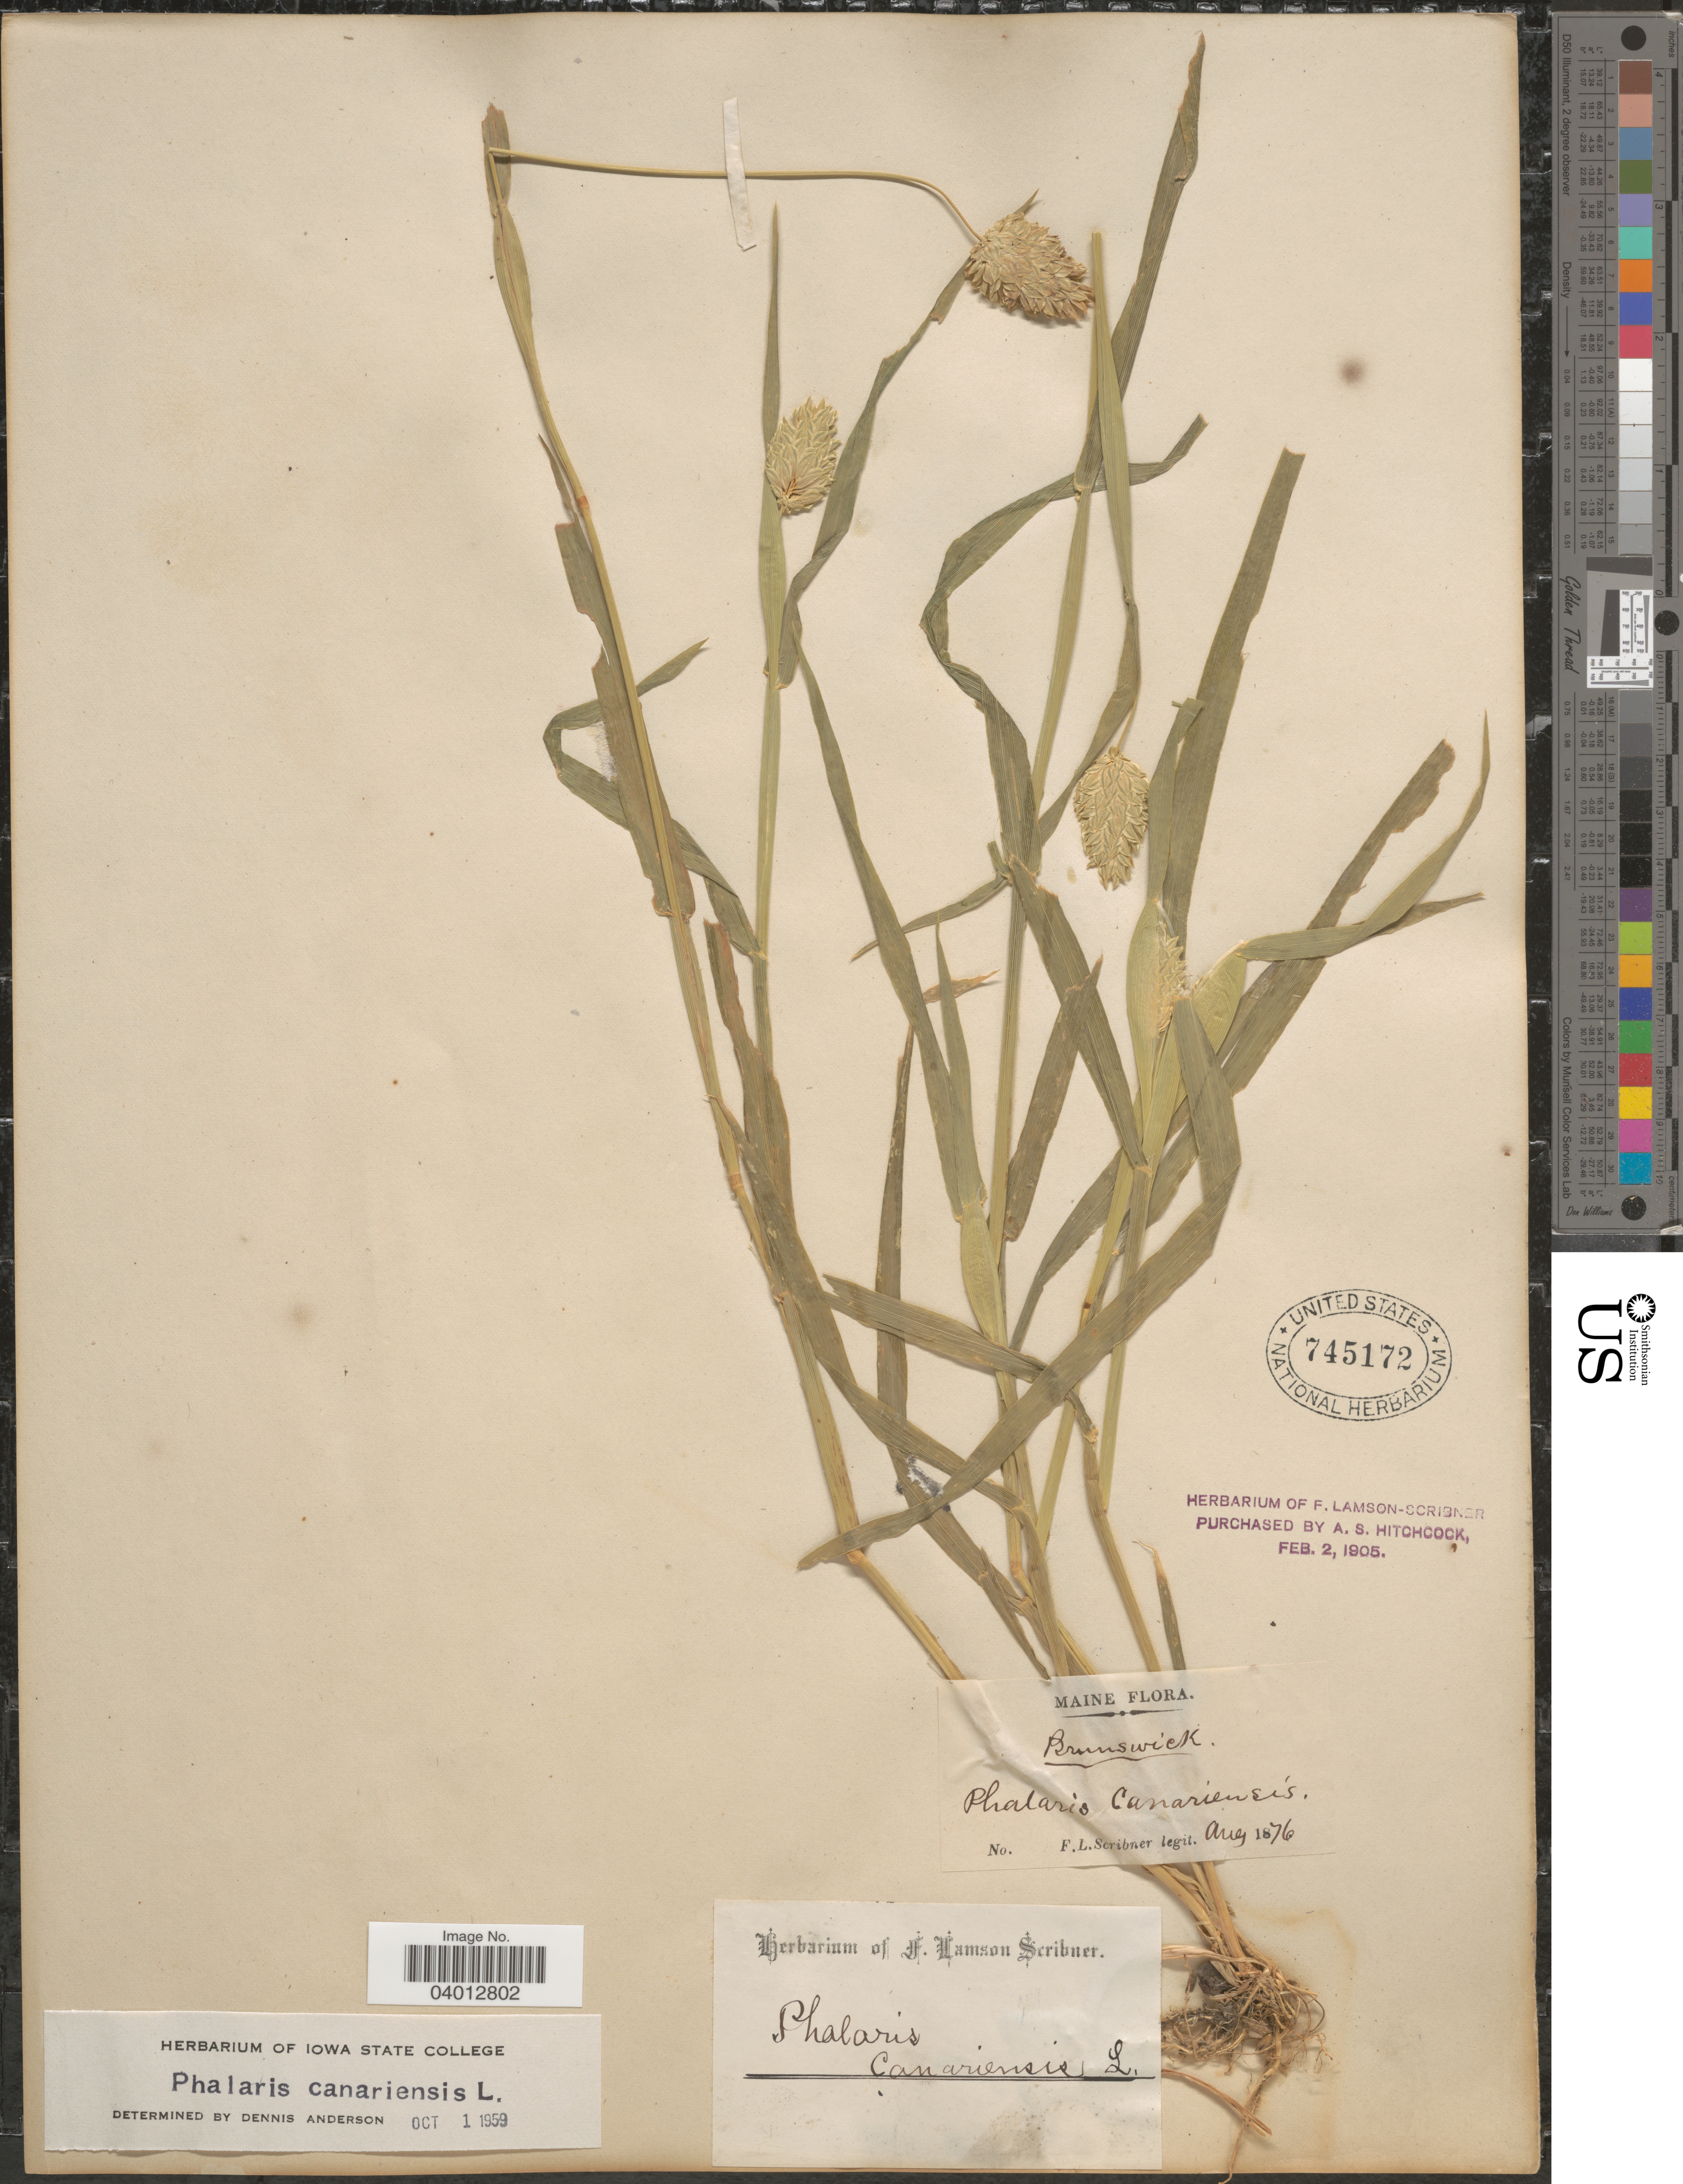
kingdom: Plantae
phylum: Tracheophyta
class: Liliopsida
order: Poales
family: Poaceae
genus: Phalaris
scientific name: Phalaris canariensis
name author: L.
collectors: F. L. Scribner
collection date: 1876-08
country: United States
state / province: Maine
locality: Brunswick.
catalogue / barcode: US 745172